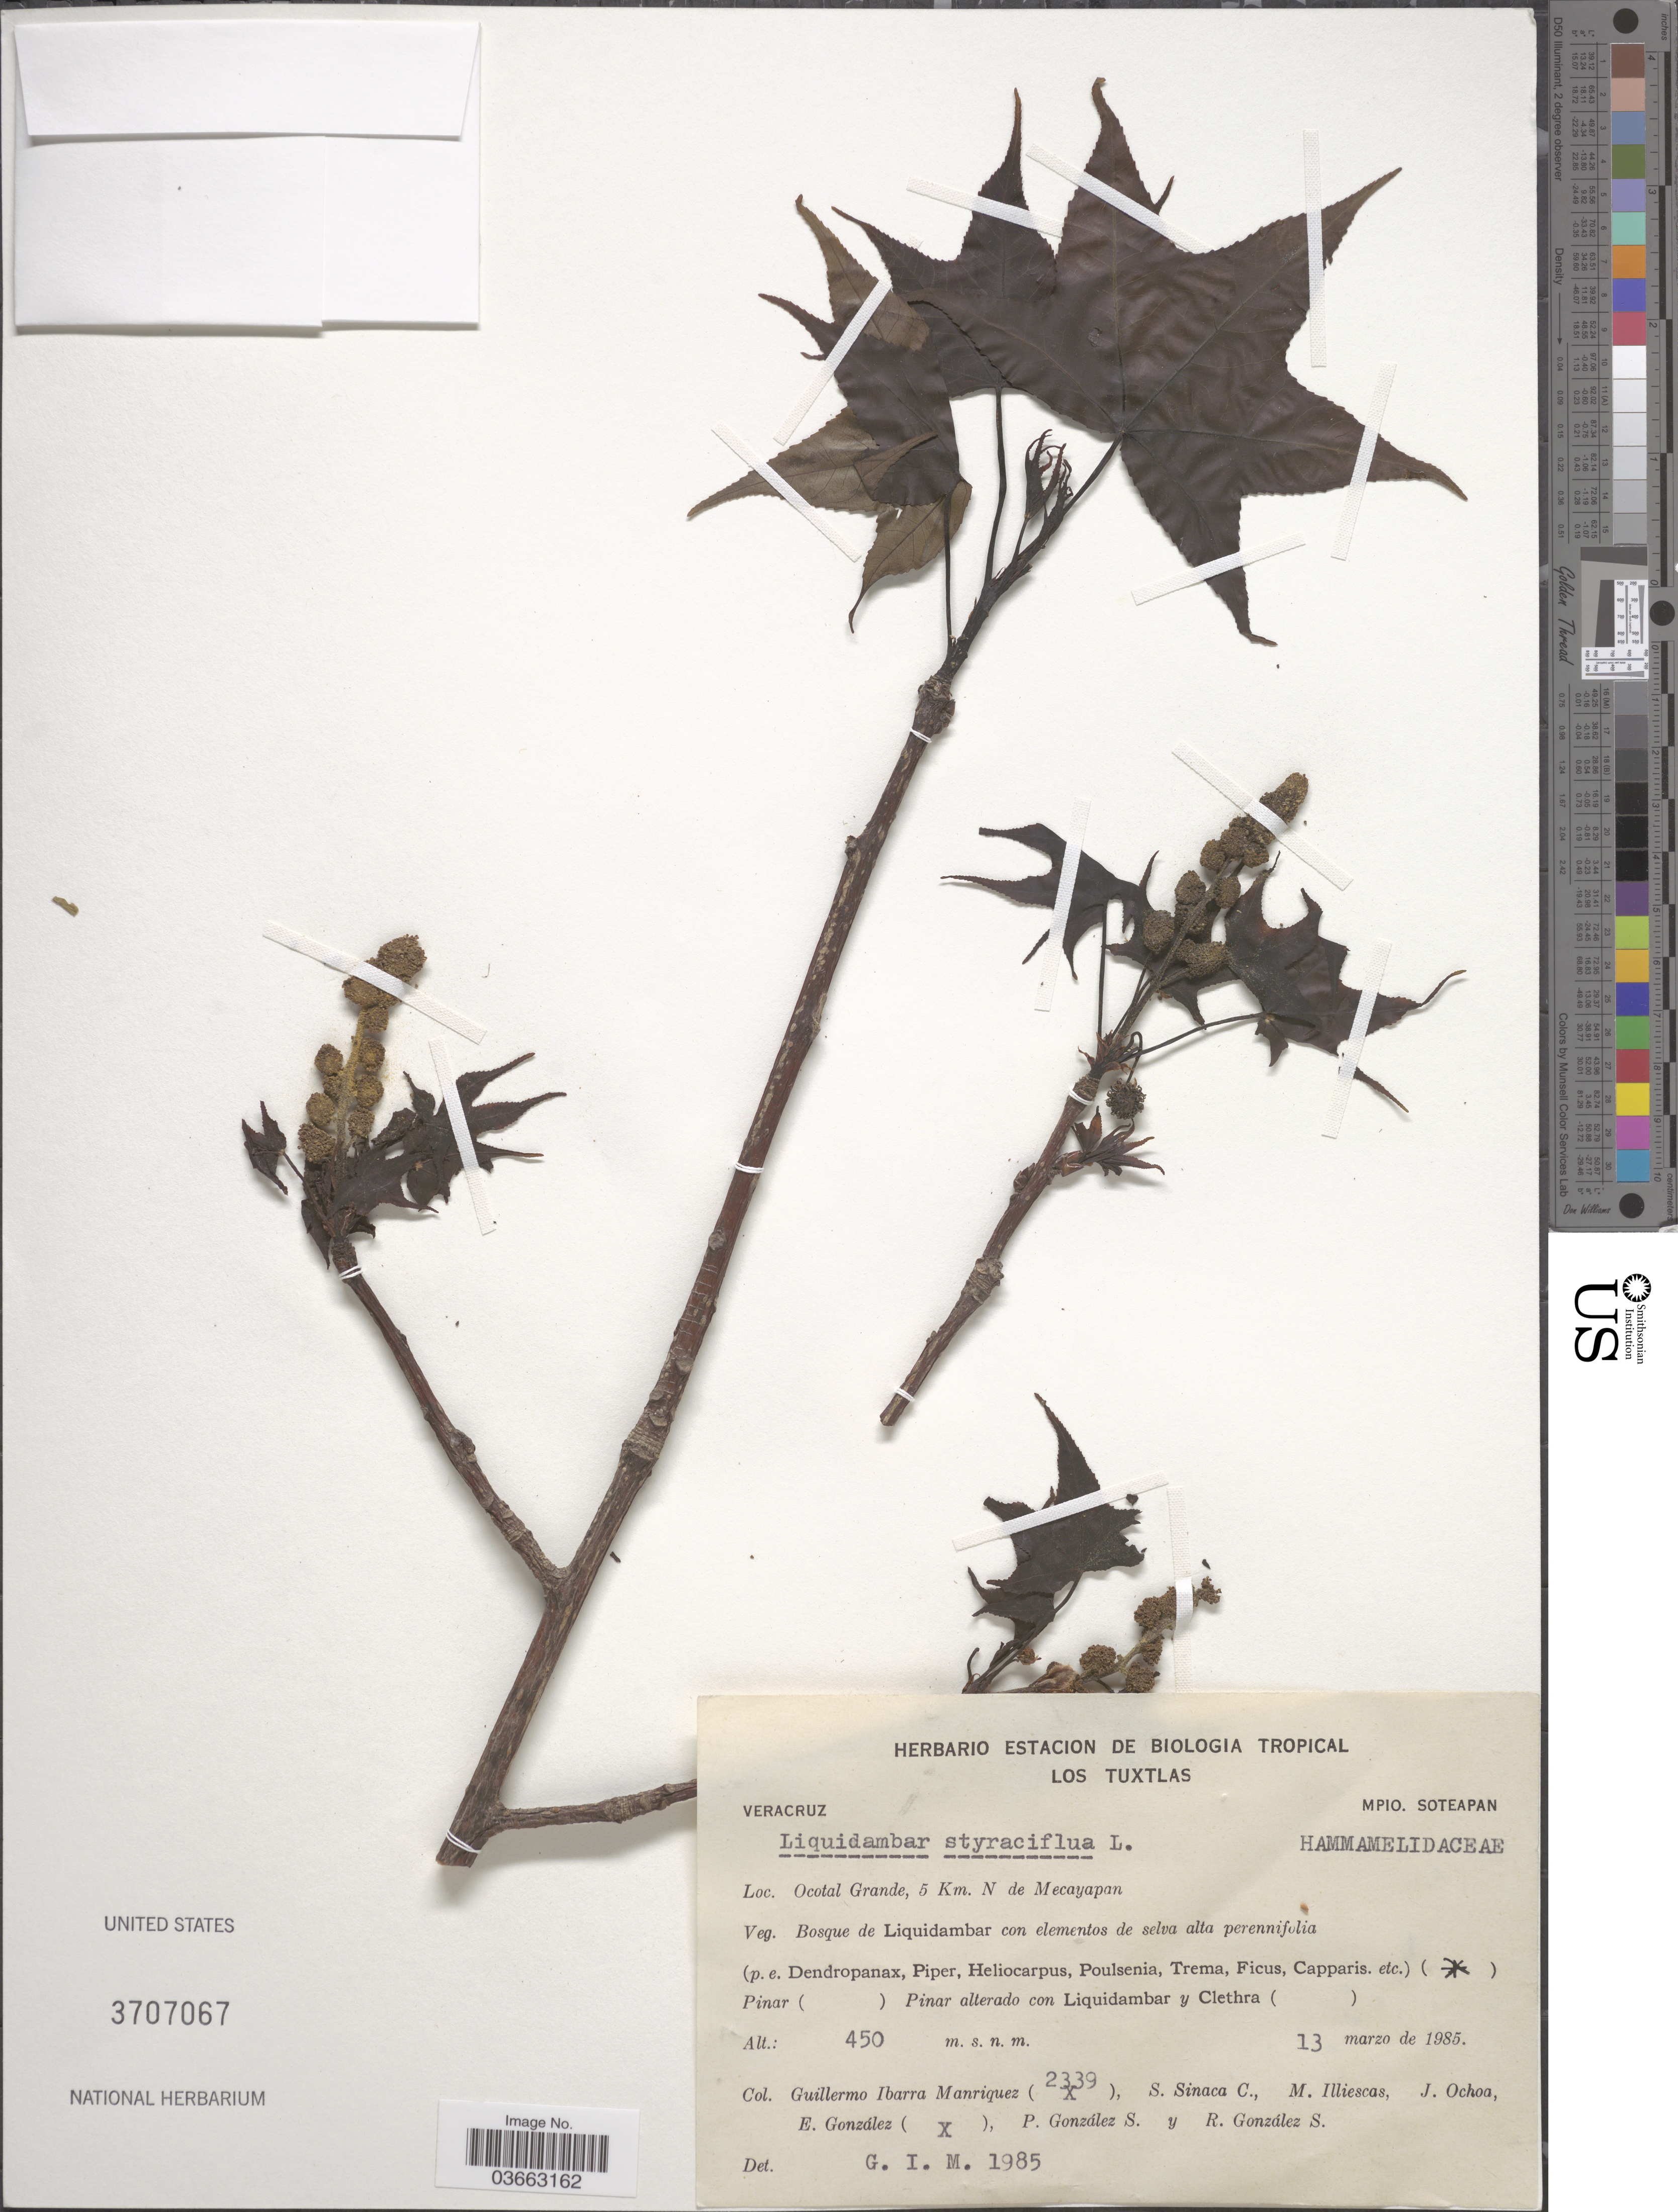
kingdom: Plantae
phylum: Tracheophyta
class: Magnoliopsida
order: Saxifragales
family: Altingiaceae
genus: Liquidambar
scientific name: Liquidambar styraciflua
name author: L.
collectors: G. Ibarra M., S. Sinaca Colin, Illiescas, M., J. Ochoa & et al.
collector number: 2339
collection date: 1985-03-13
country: Mexico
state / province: Veracruz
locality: Veracruz. Mpio. Soteapan. Ocotal Grande, 5 Km. N de Mecayapan.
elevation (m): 450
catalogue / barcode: US 3707067